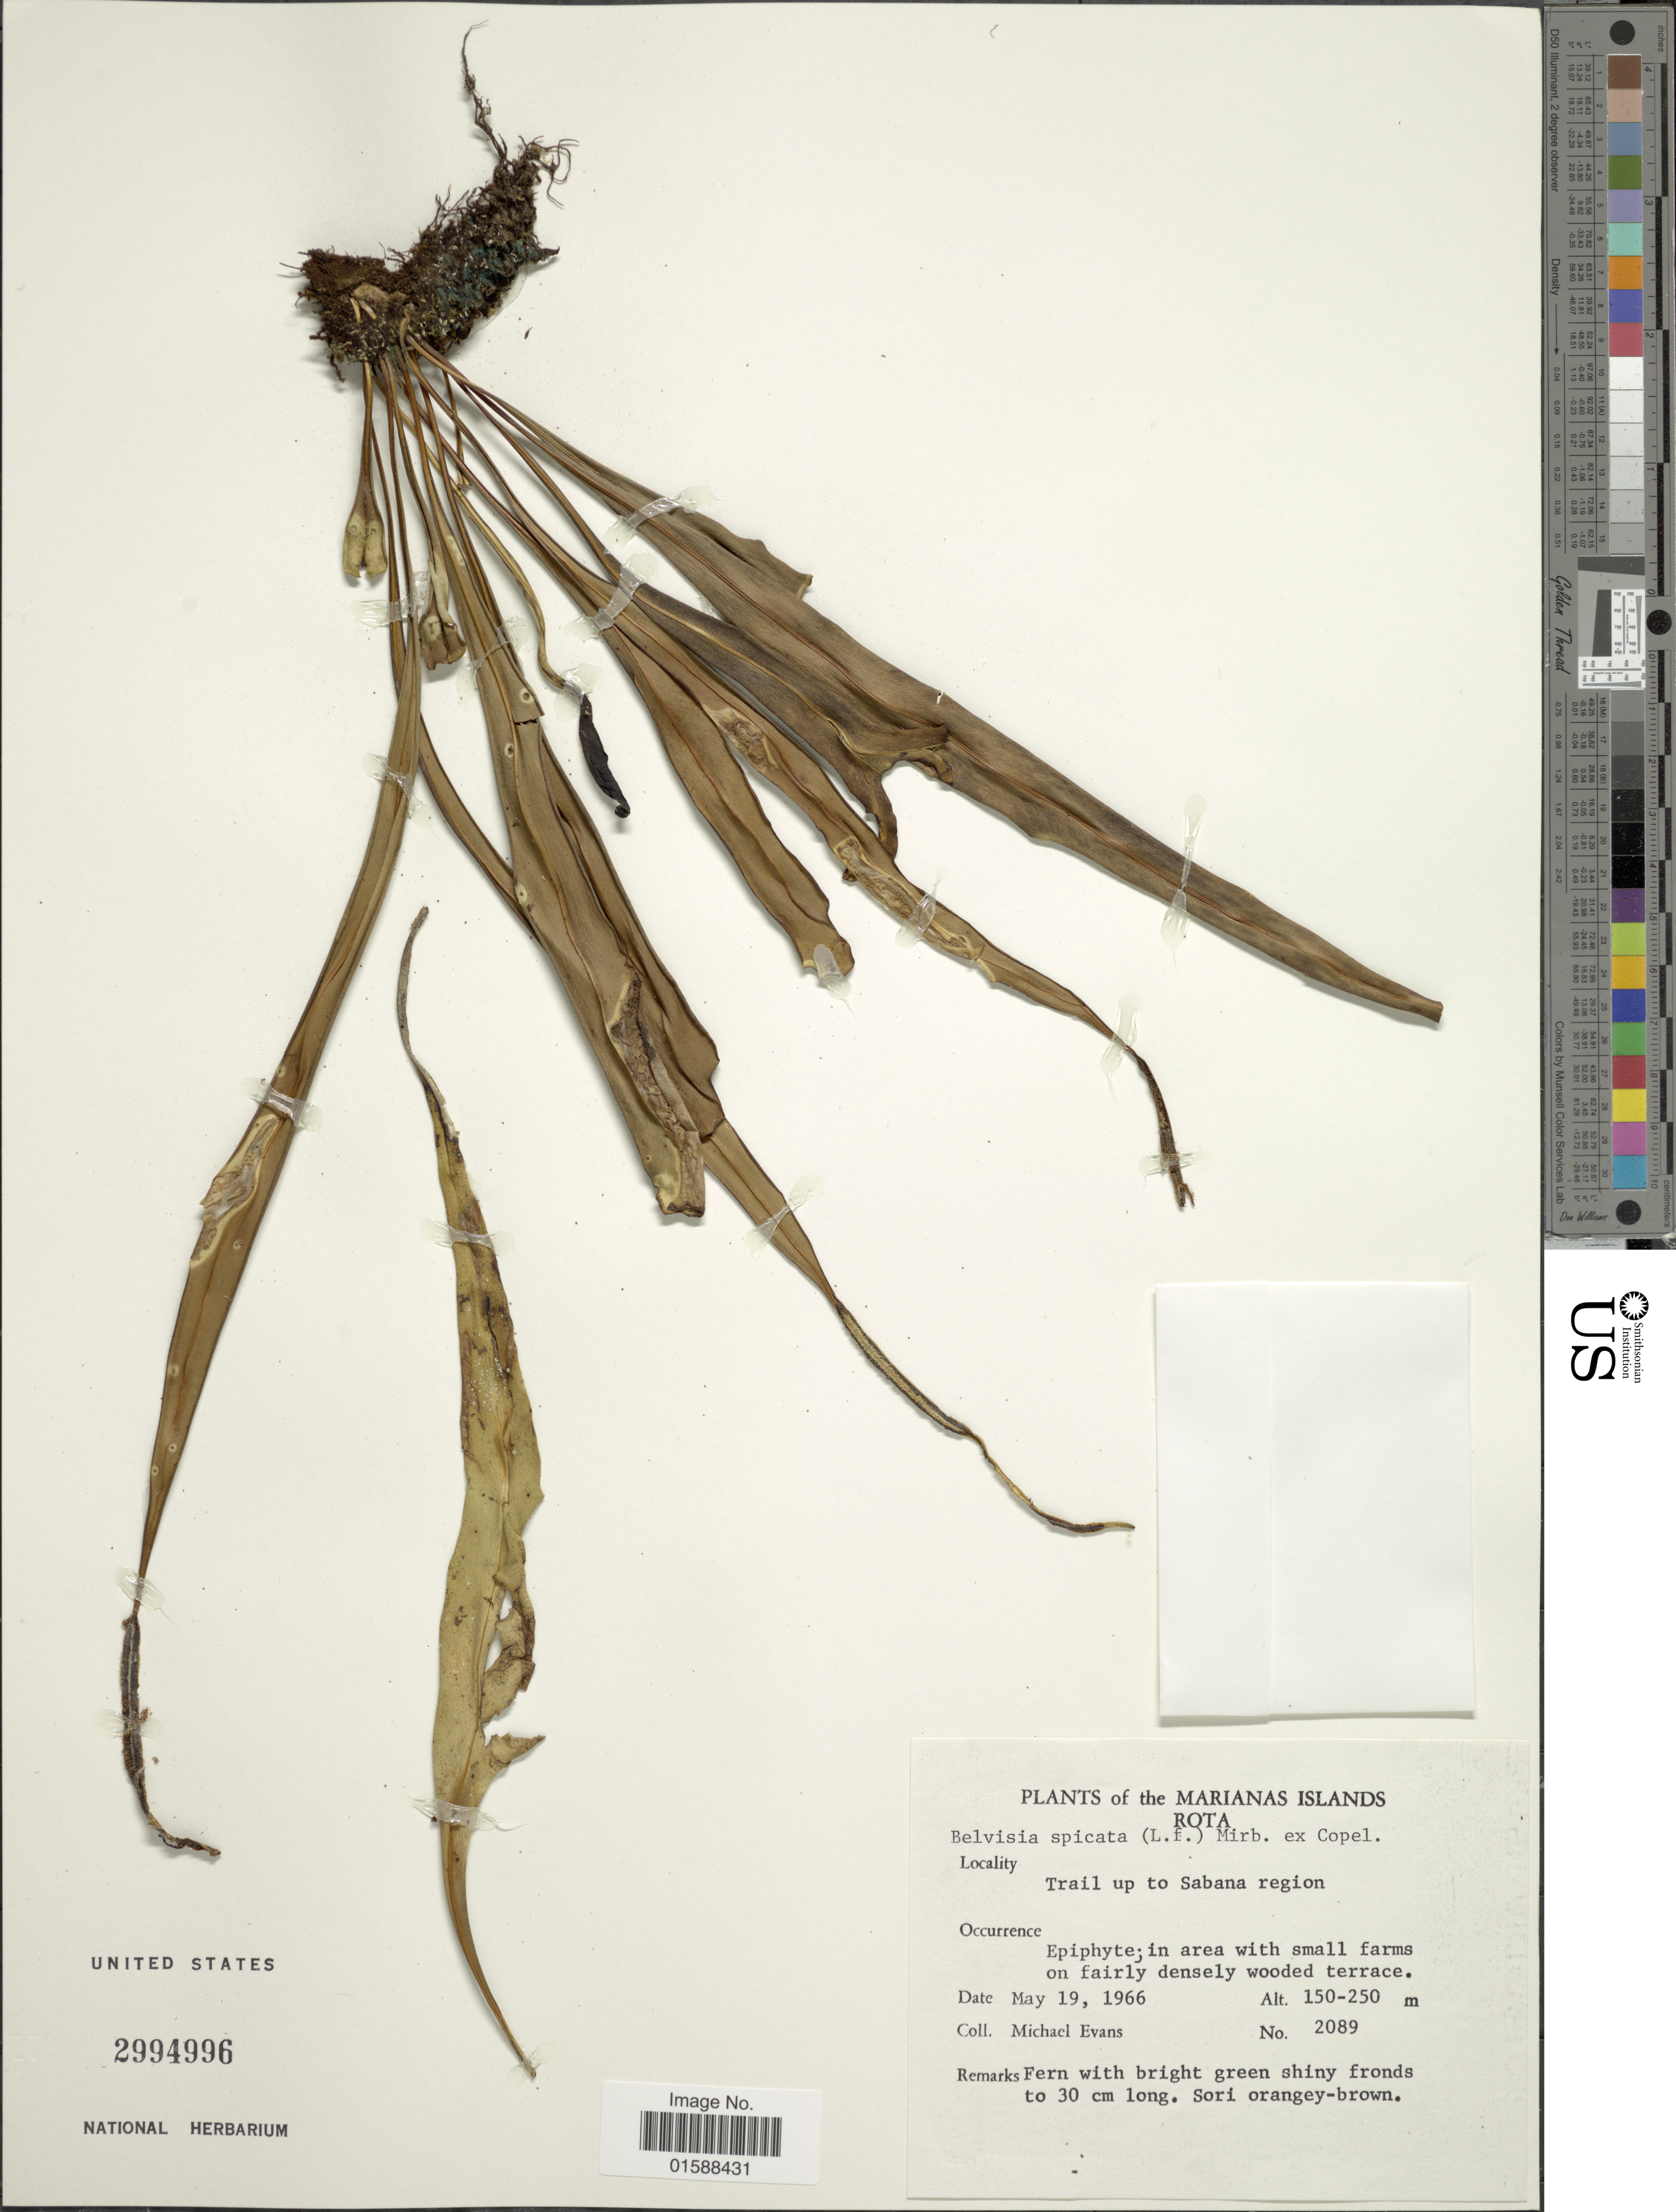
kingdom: Plantae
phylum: Tracheophyta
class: Polypodiopsida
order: Polypodiales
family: Polypodiaceae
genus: Lepisorus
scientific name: Lepisorus spicatus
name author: (L. f.) Li S. Wang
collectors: M. Evans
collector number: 2089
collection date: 1966-05-19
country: Northern Mariana Islands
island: Rota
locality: Rota. Trail up to Sabana region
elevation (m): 150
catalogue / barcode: US 2994996